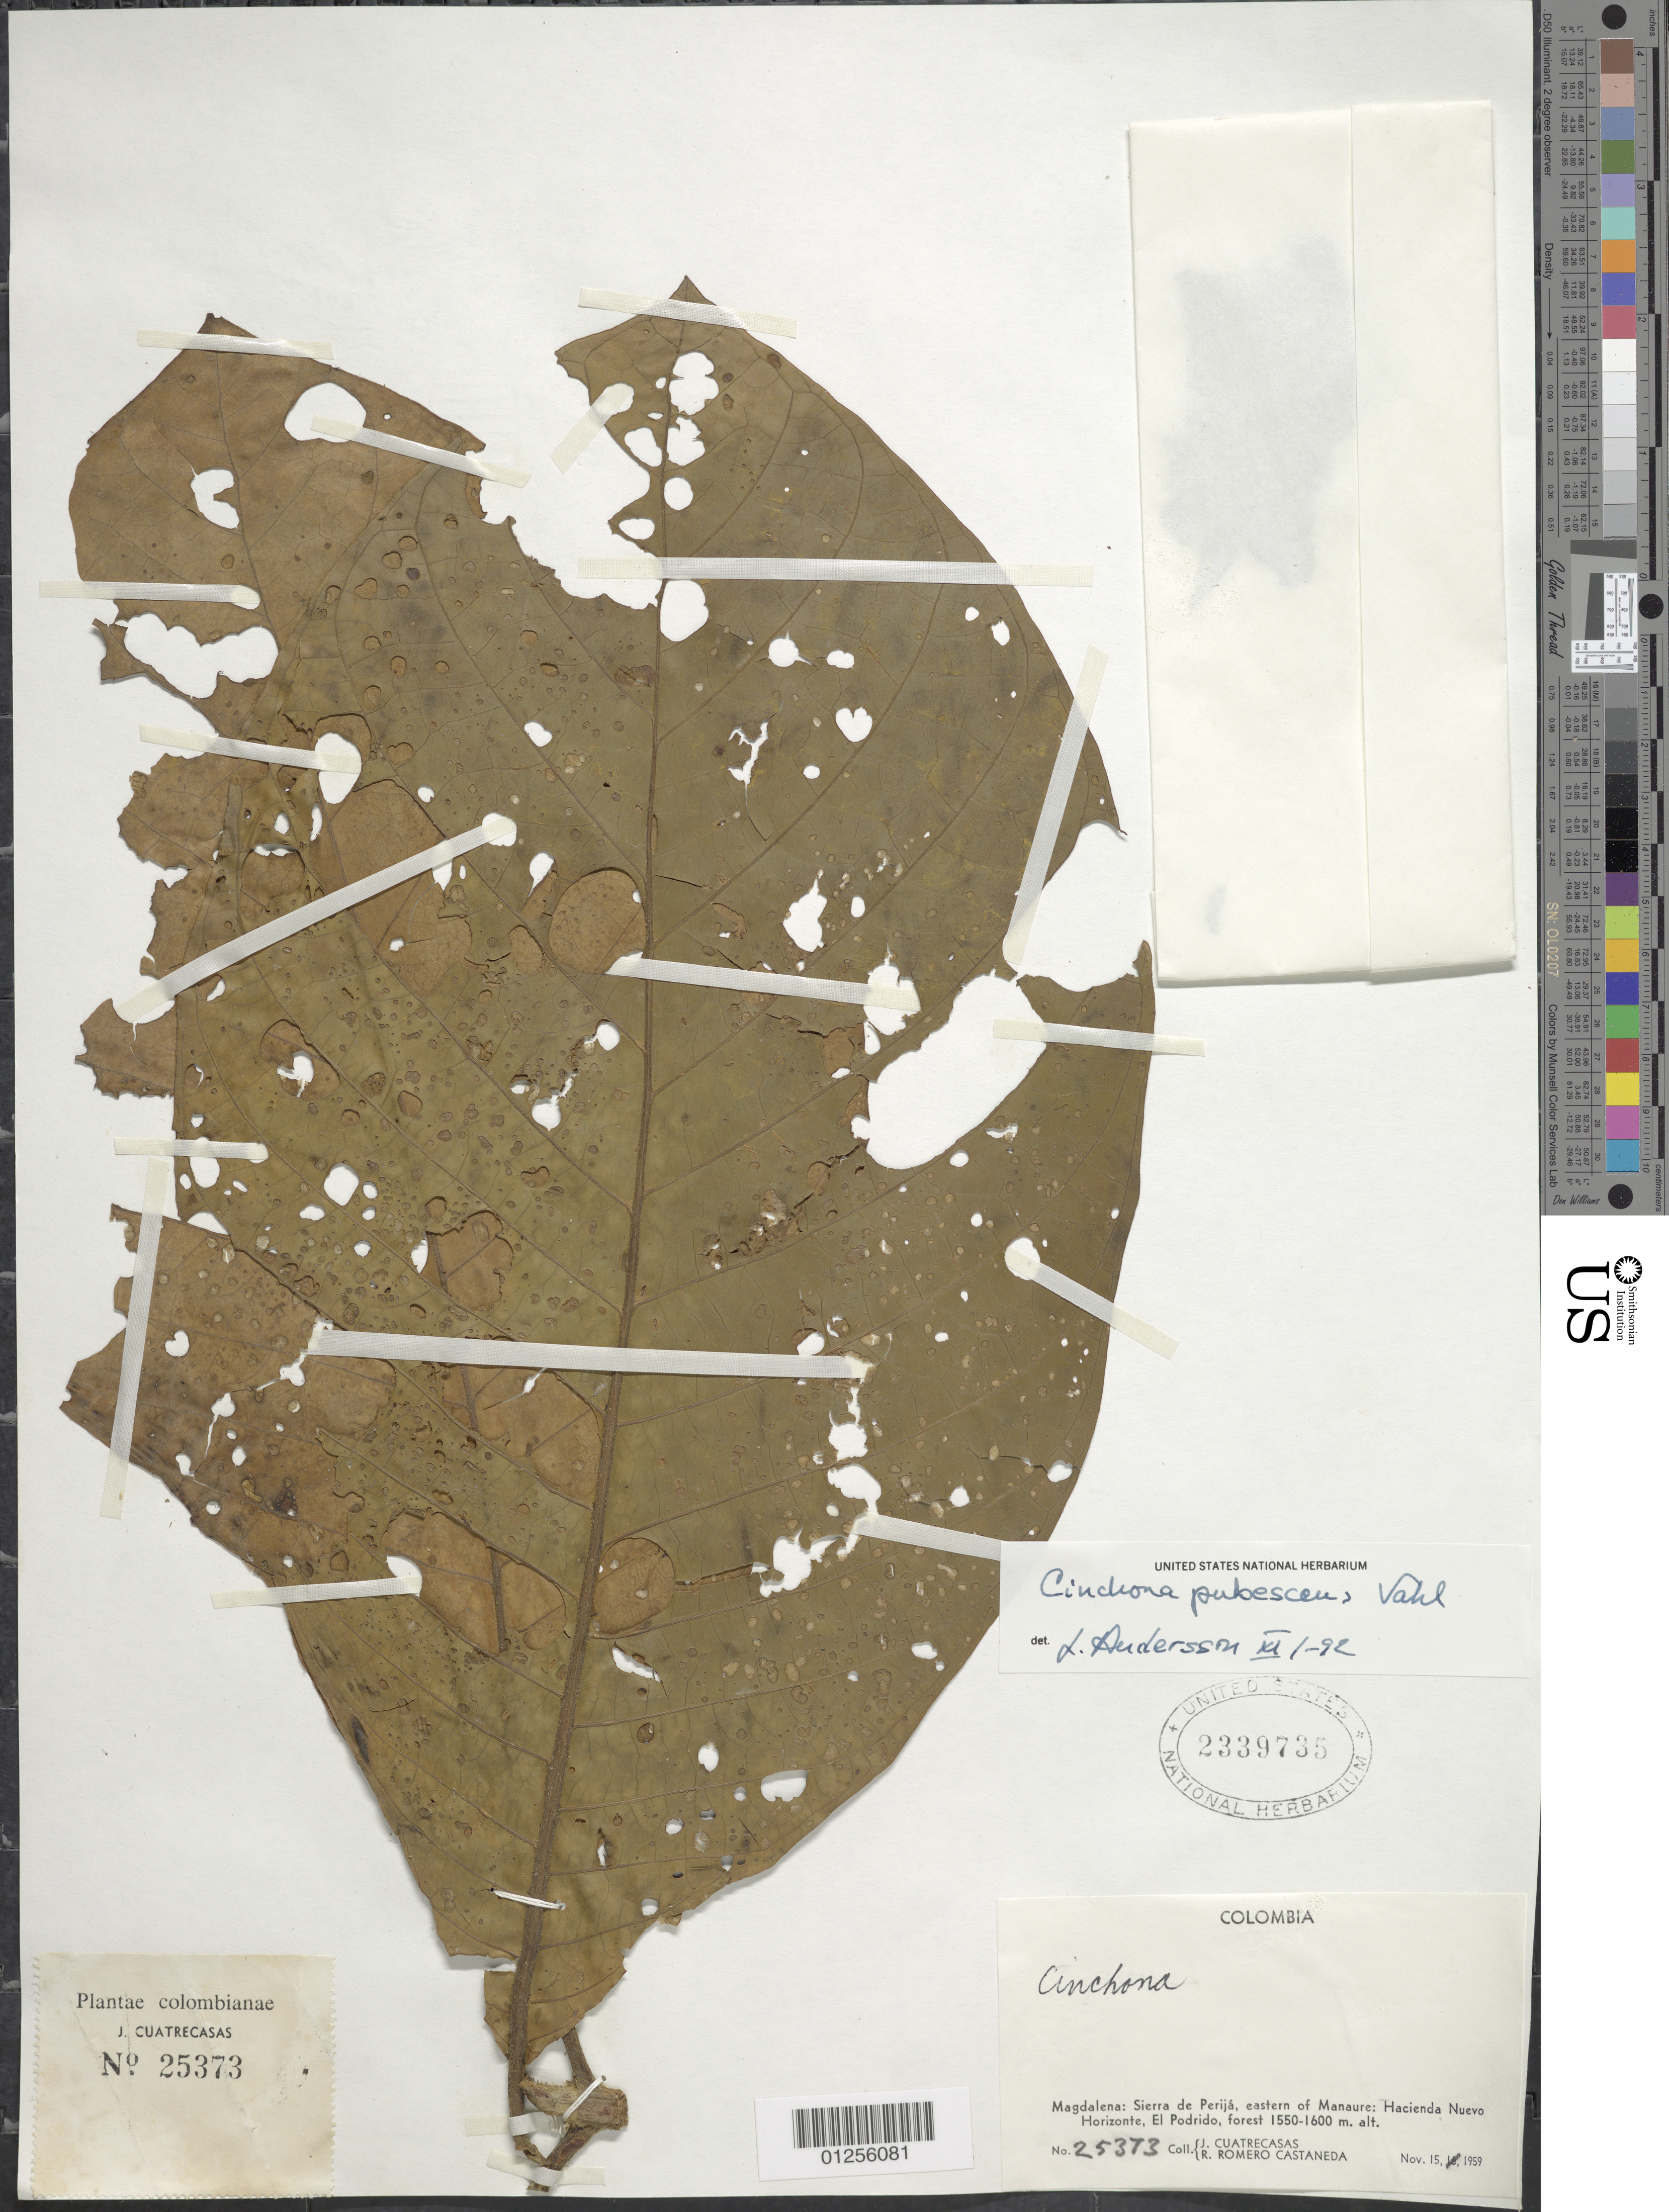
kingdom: Plantae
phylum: Tracheophyta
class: Magnoliopsida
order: Gentianales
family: Rubiaceae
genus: Cinchona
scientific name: Cinchona pubescens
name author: Vahl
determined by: Anderson, L.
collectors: J. Cuatrecasas & R. Romero Castañeda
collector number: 25373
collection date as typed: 15 Nov 1959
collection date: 1959-11-15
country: Colombia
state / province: Magdalena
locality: Sierra de Perija, E of Manaure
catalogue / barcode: US 2339735